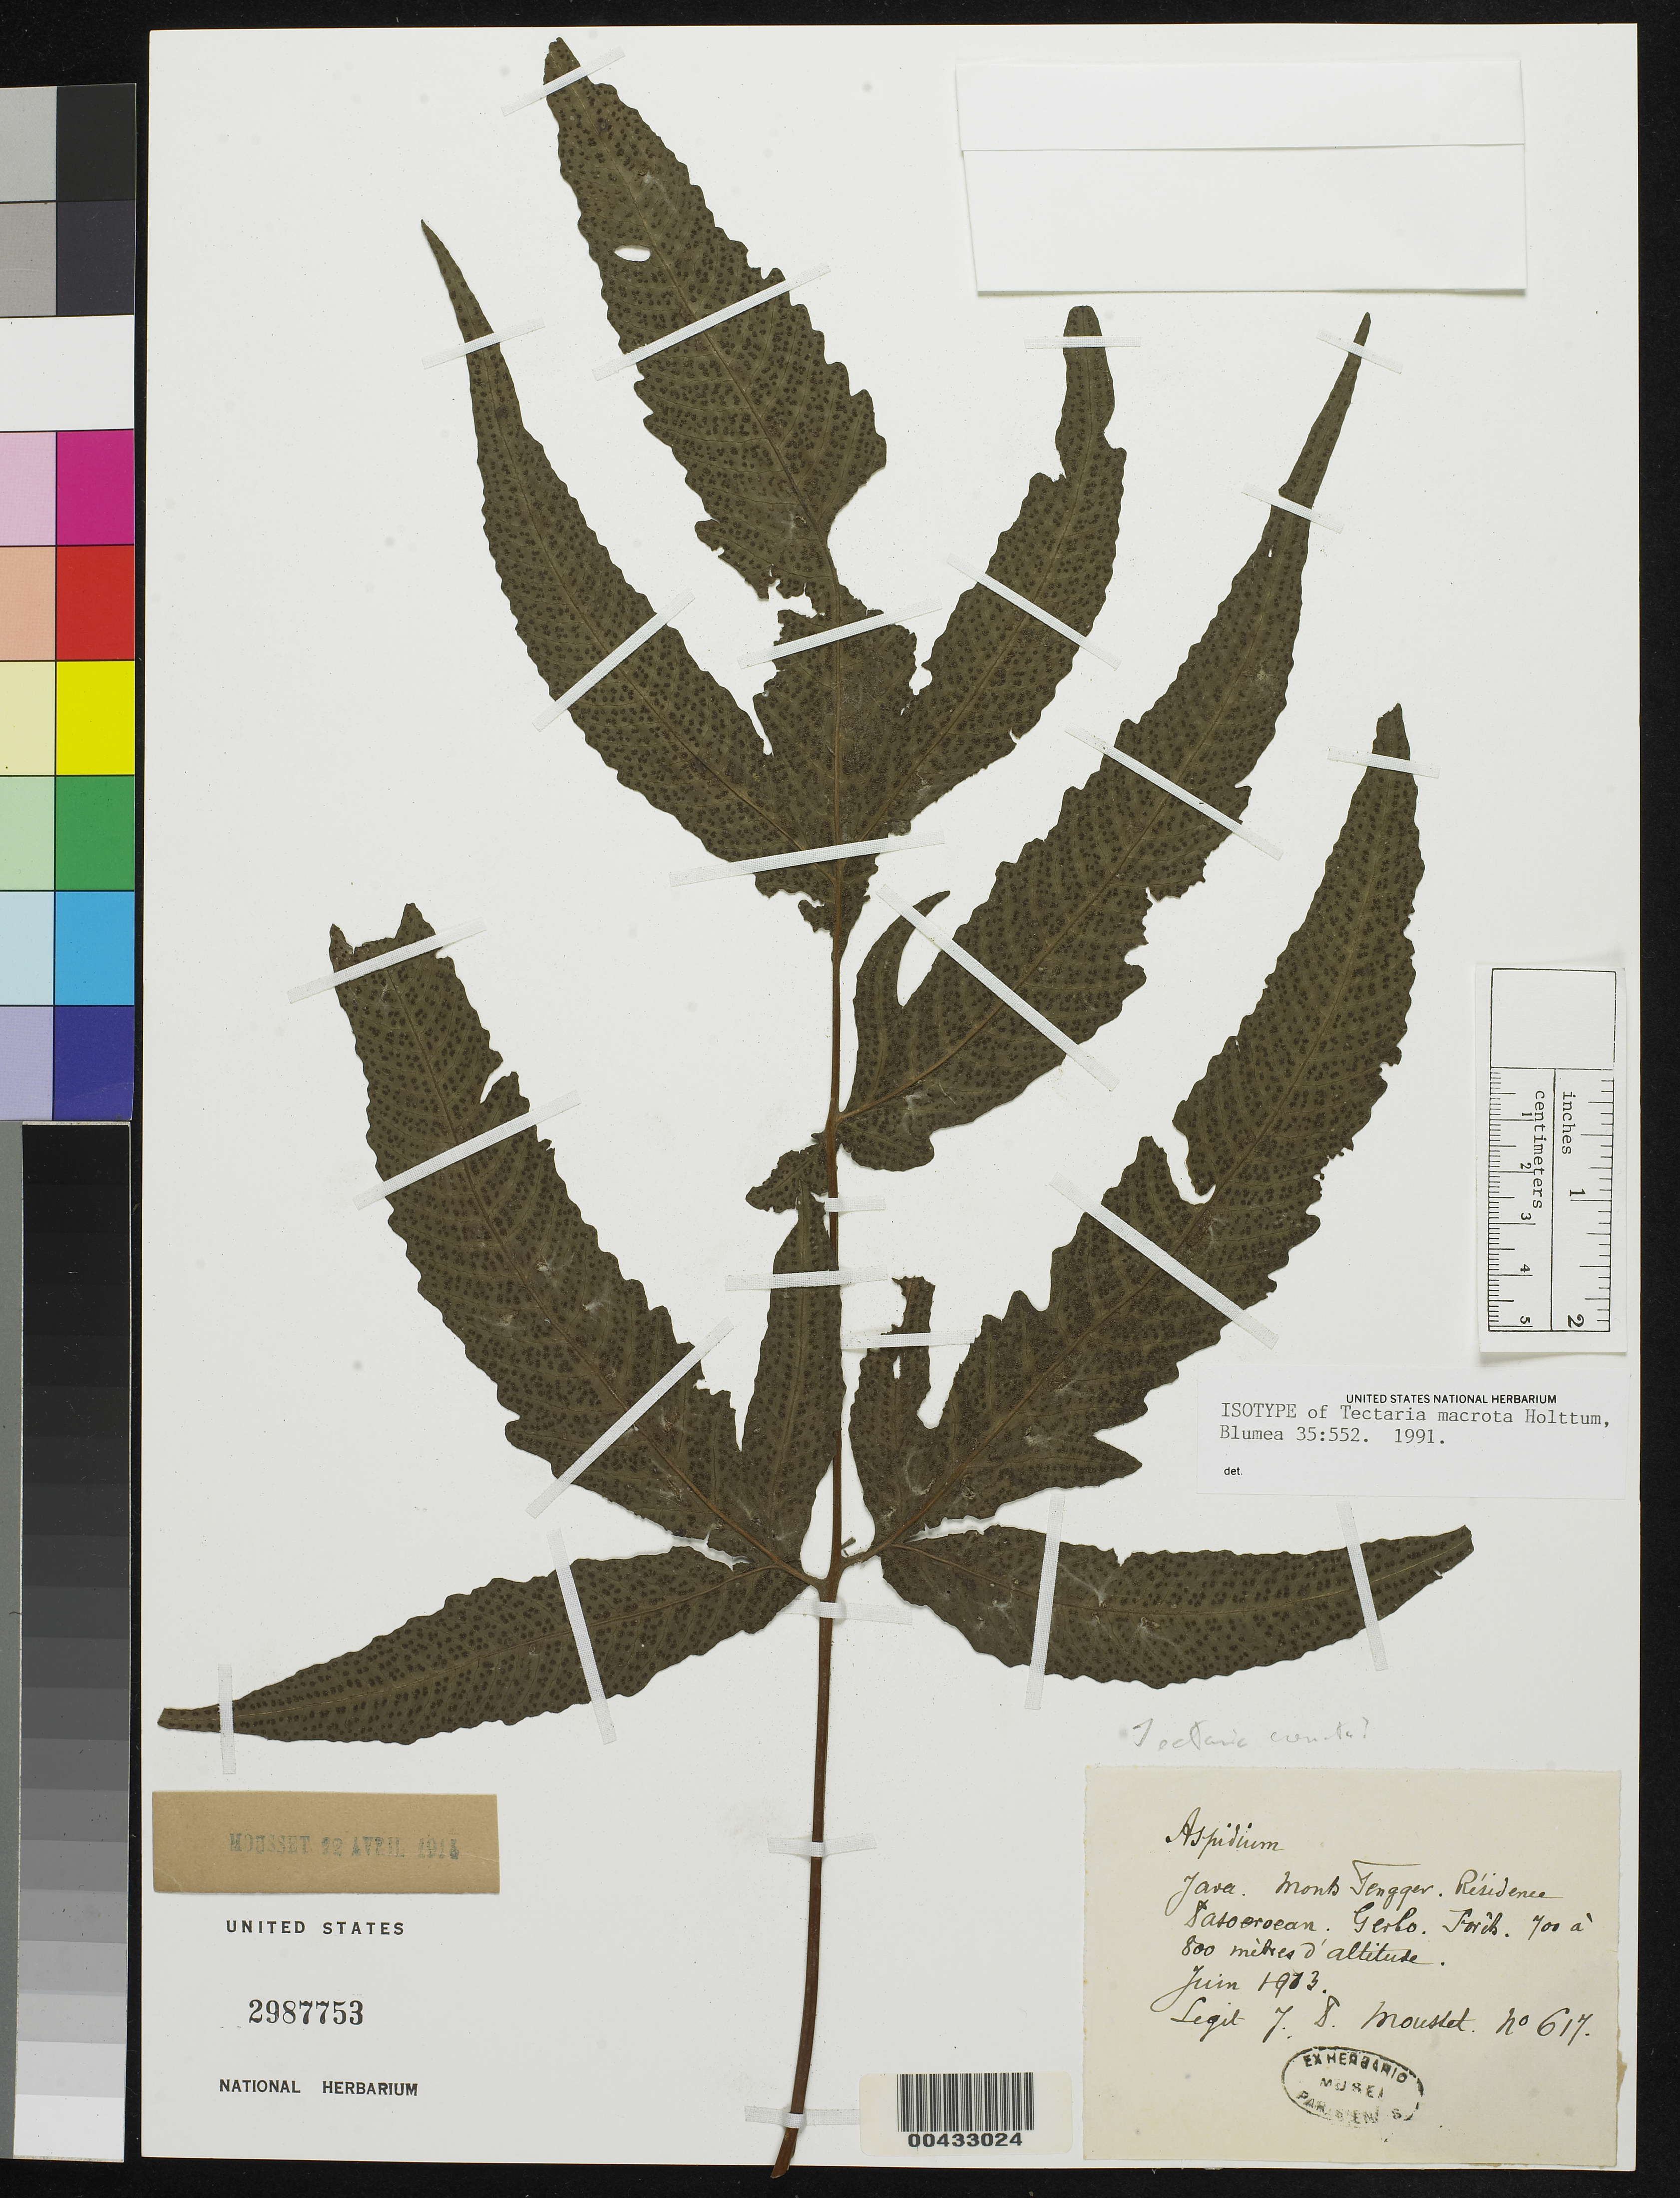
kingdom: Plantae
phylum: Tracheophyta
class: Polypodiopsida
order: Polypodiales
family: Tectariaceae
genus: Tectaria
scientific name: Tectaria macrota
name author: Holttum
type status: Isotype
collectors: J. Mousset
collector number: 617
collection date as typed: Jun 1903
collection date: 1903-06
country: Indonesia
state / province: Java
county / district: Jawa Timur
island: Java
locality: Mt. Tengger, Gerbo.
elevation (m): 700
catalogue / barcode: US 2987753